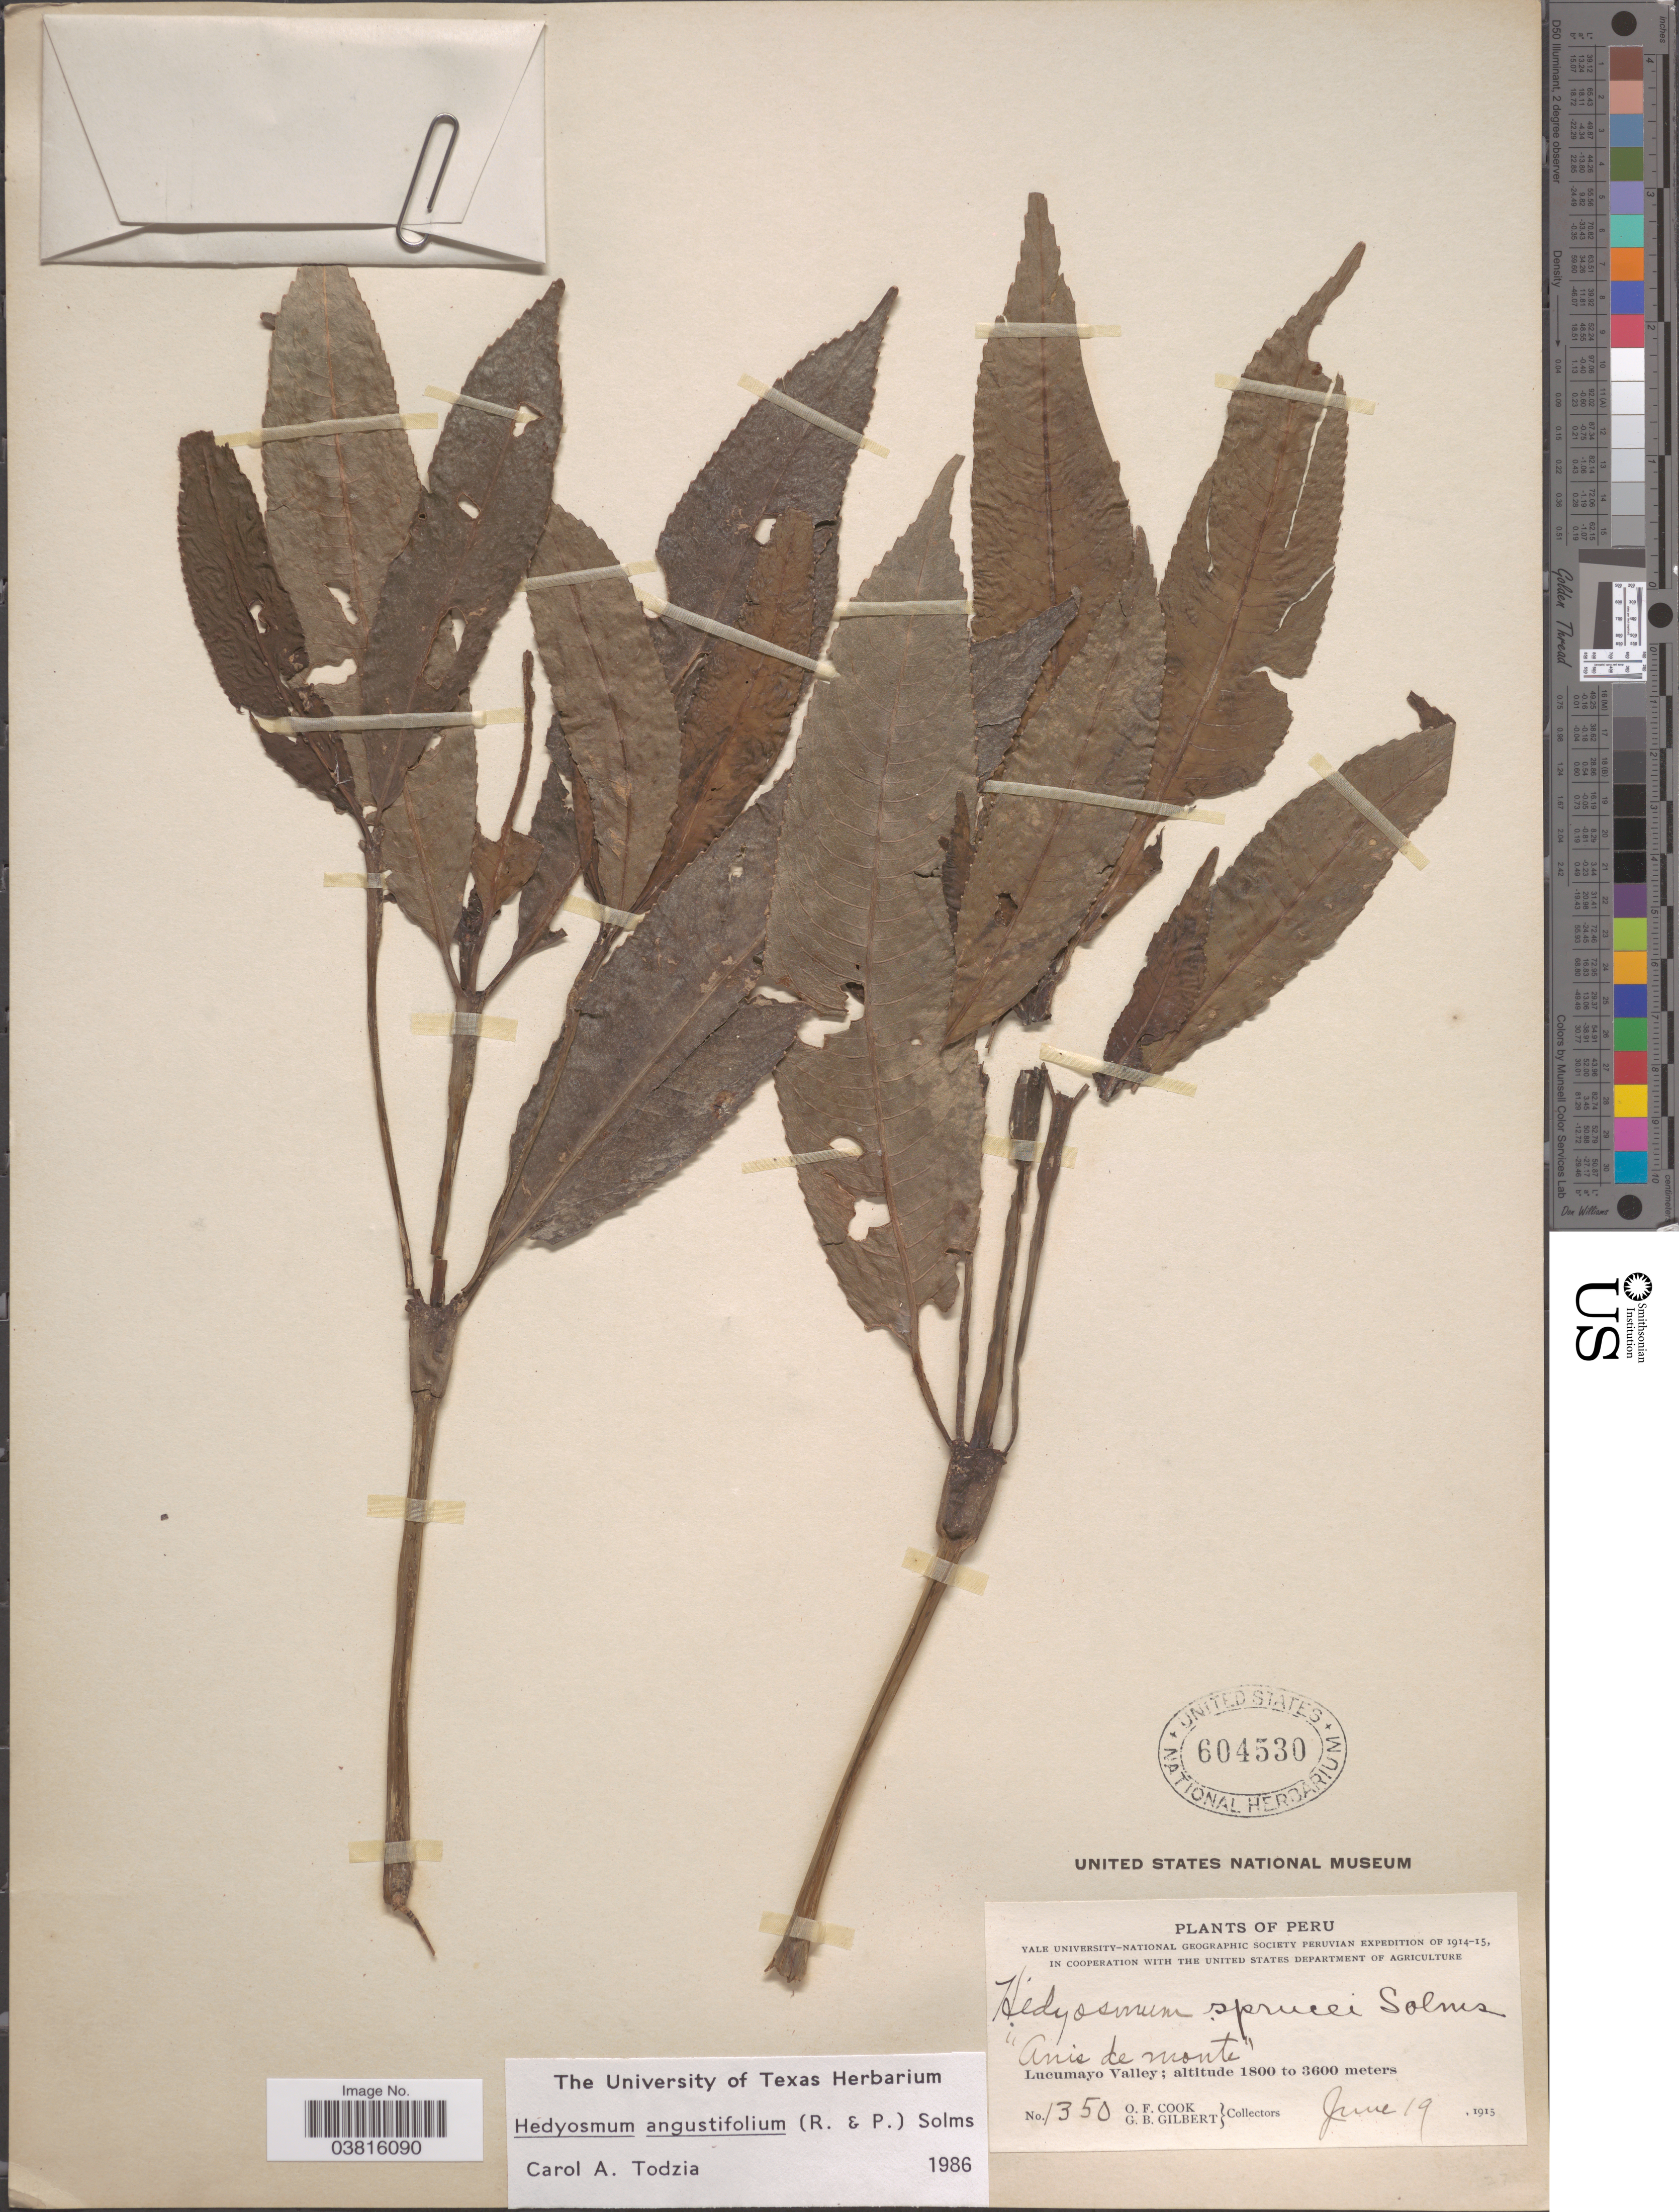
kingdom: Plantae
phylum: Tracheophyta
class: Magnoliopsida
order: Chloranthales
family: Chloranthaceae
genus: Hedyosmum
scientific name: Hedyosmum angustifolium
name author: Solms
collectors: O. F. Cook & G. B. Gilbert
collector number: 1350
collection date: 1915-06-19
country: Peru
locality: Lucumayo Valley.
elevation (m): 1800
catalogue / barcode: US 604530